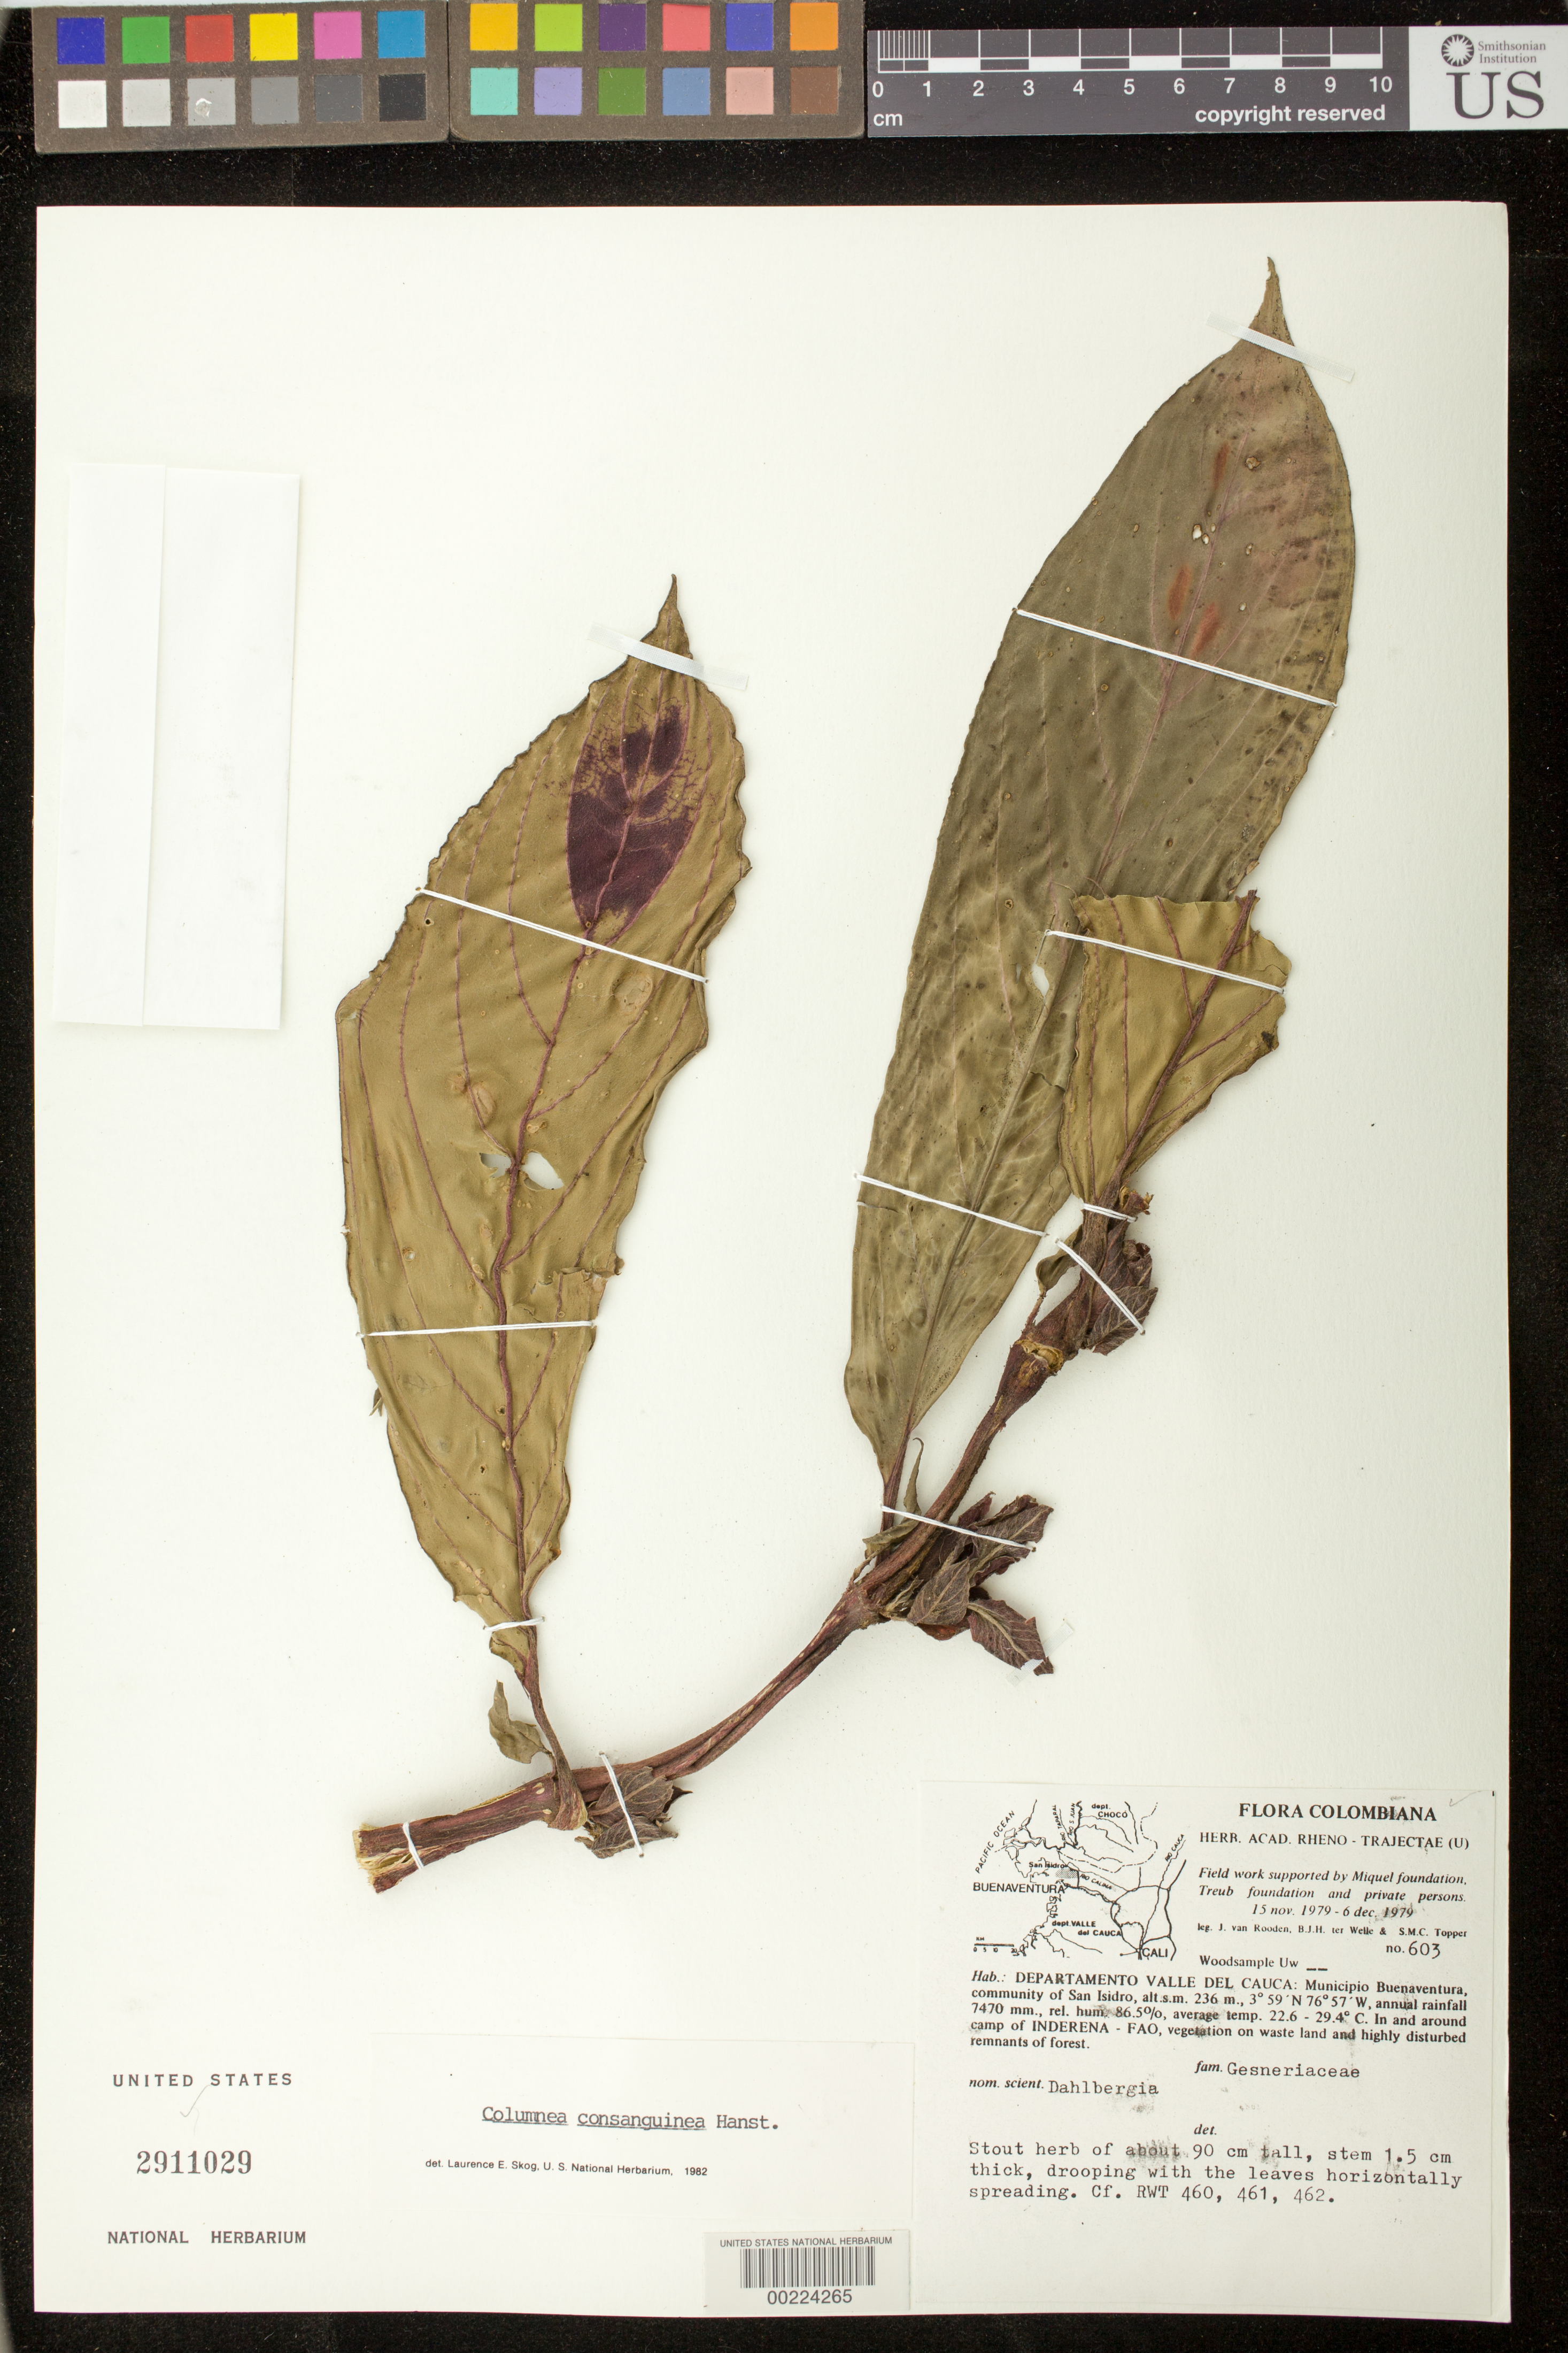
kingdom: Plantae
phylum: Tracheophyta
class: Magnoliopsida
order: Lamiales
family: Gesneriaceae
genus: Columnea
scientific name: Columnea consanguinea Hanst. var. consanguinea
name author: (Hanst.) Hanst.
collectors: J. Van Rooden, B. Welle & -. Topper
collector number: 603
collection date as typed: Nov-Dec 1979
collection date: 1979-11/1979-12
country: Colombia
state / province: Valle del Cauca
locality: Mpio. Buenaventura, community of San Isidro, in and around camp of Inderena - Fao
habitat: Vegetation on waste land and highly disturbed remnants of forest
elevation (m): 236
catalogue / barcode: US 2911029